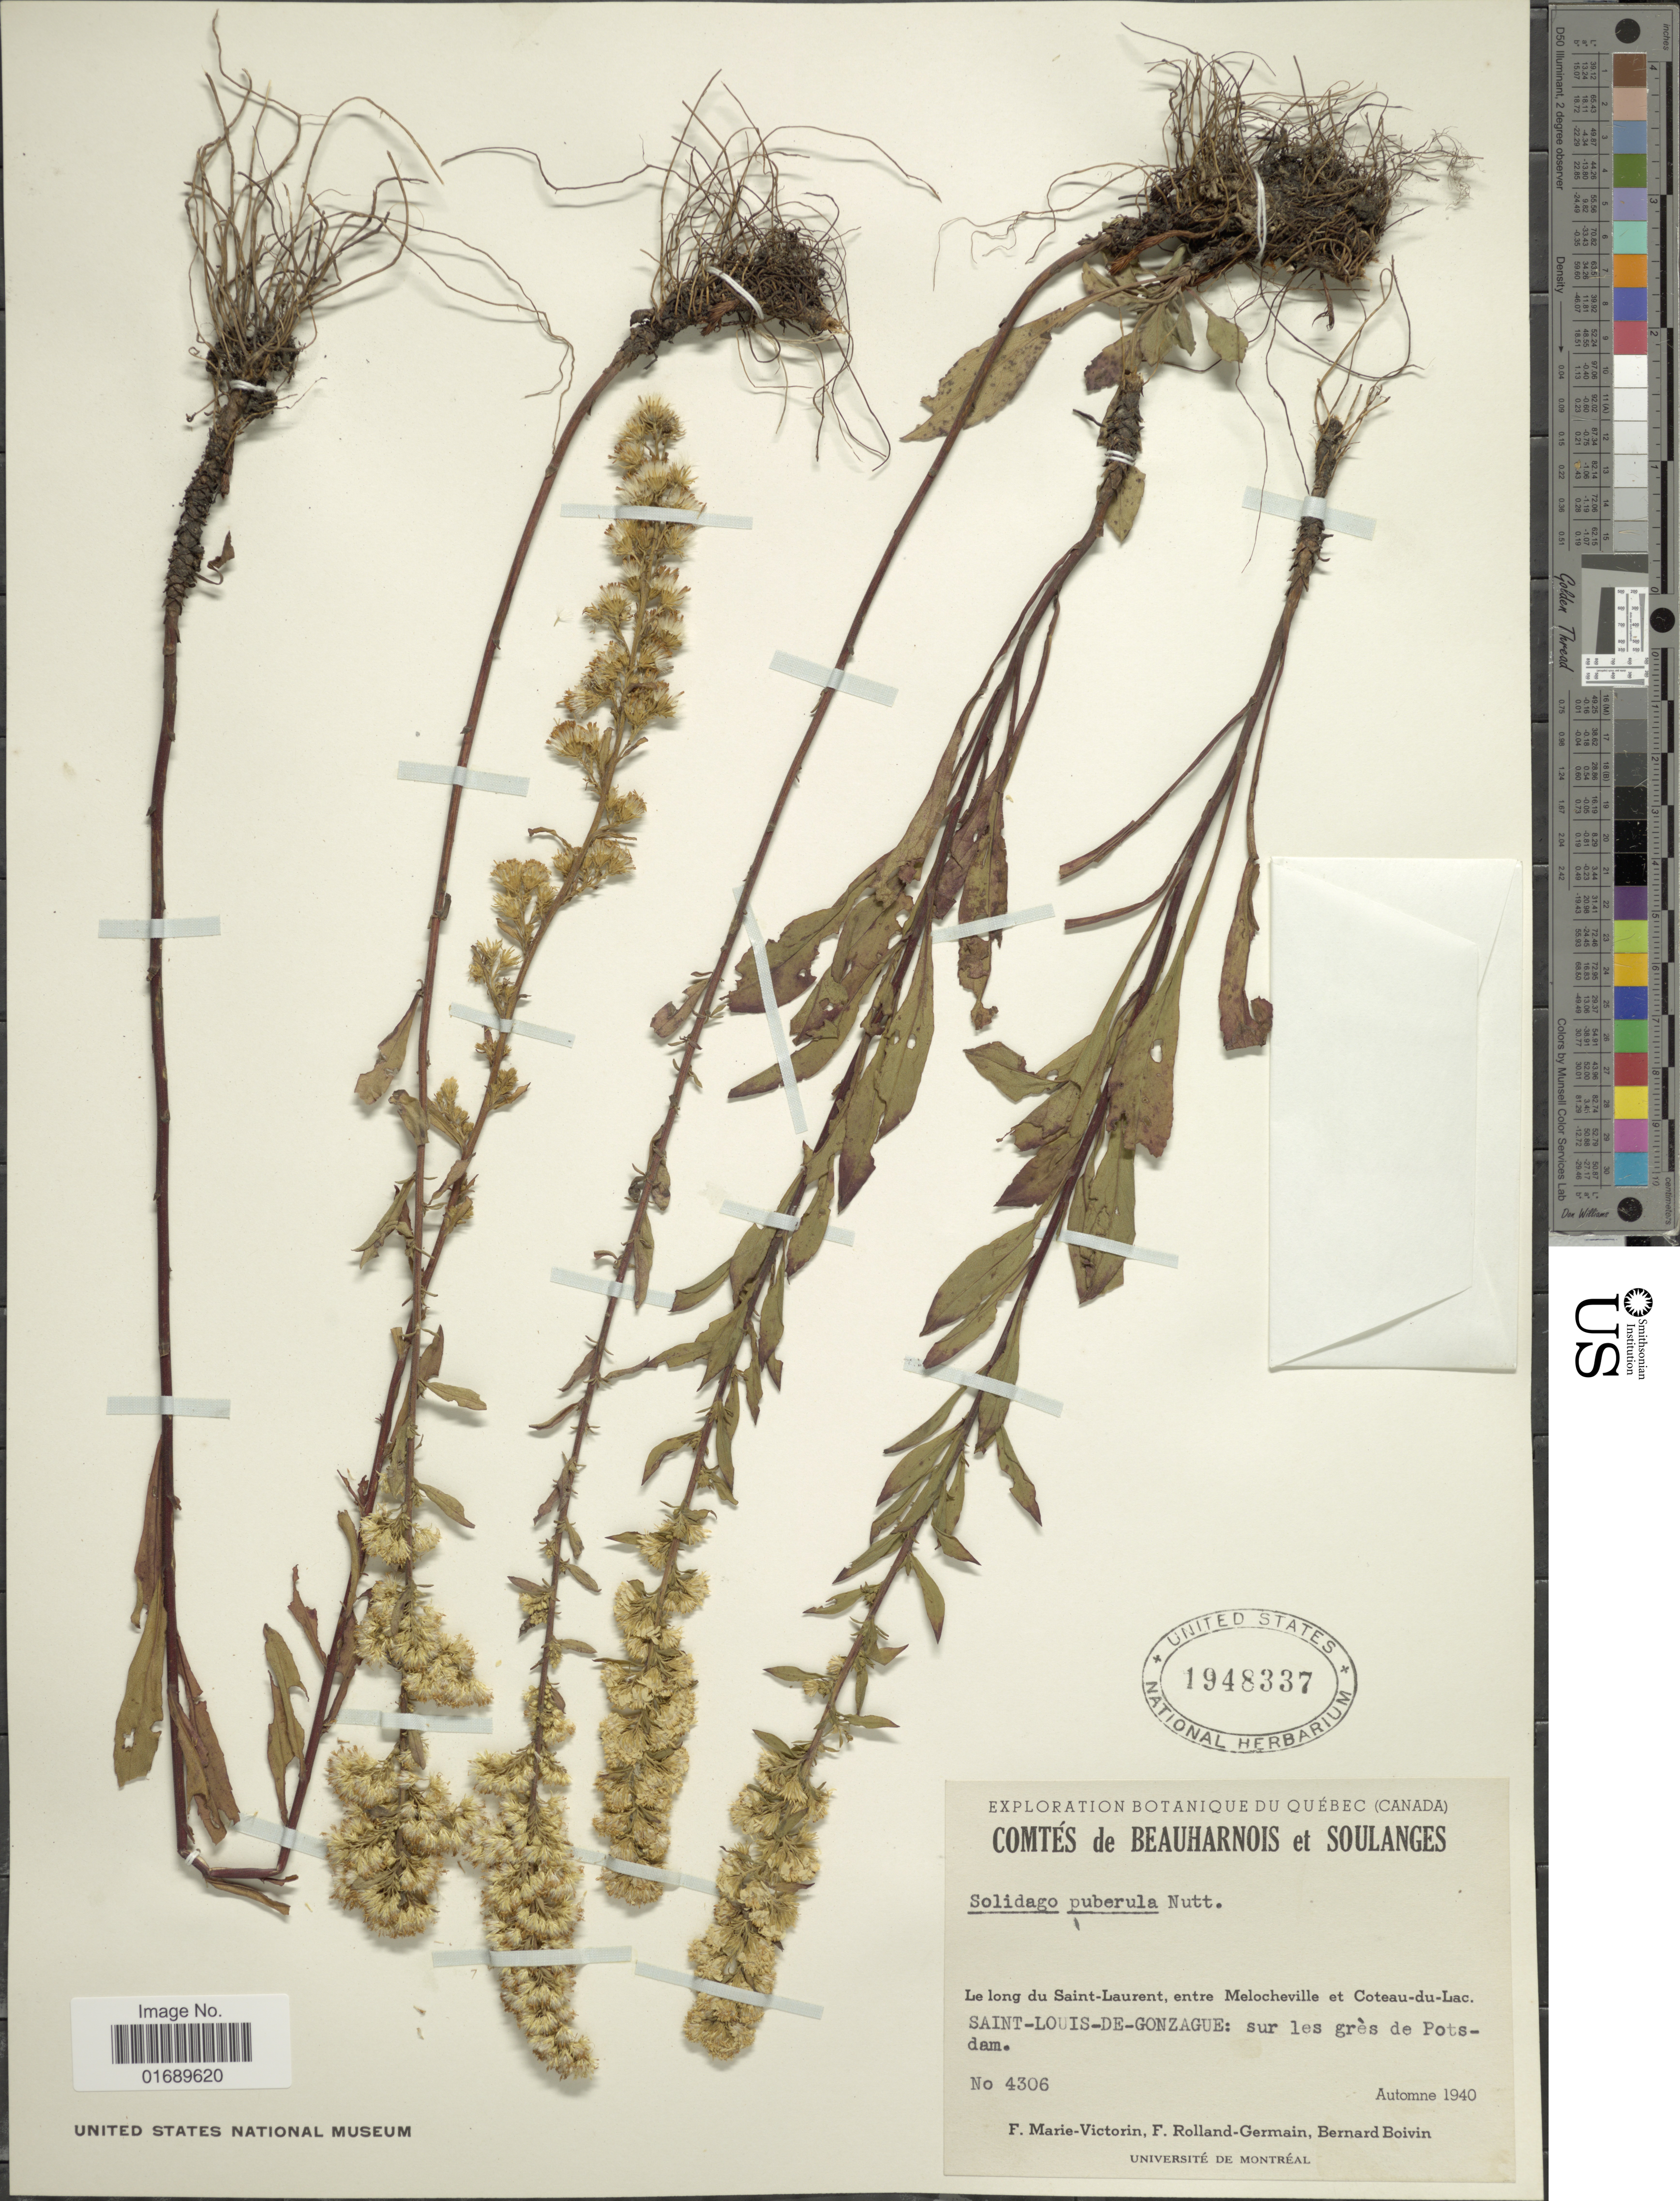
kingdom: Plantae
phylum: Tracheophyta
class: Magnoliopsida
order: Asterales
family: Asteraceae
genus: Solidago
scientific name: Solidago puberula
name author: Nutt.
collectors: Fr. Marie-Victorin, Rolland-Germain & J. R. B. Boivin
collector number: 4306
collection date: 1940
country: Canada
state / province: Quebec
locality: Comtés de Beauharnois et Soulanges, Le long du Saint-Laurent, entre Melocheville et Coteau-du-Lac. Saint-Louis-De-Gonzague: sur les grès de Potsdam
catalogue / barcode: US 1948337